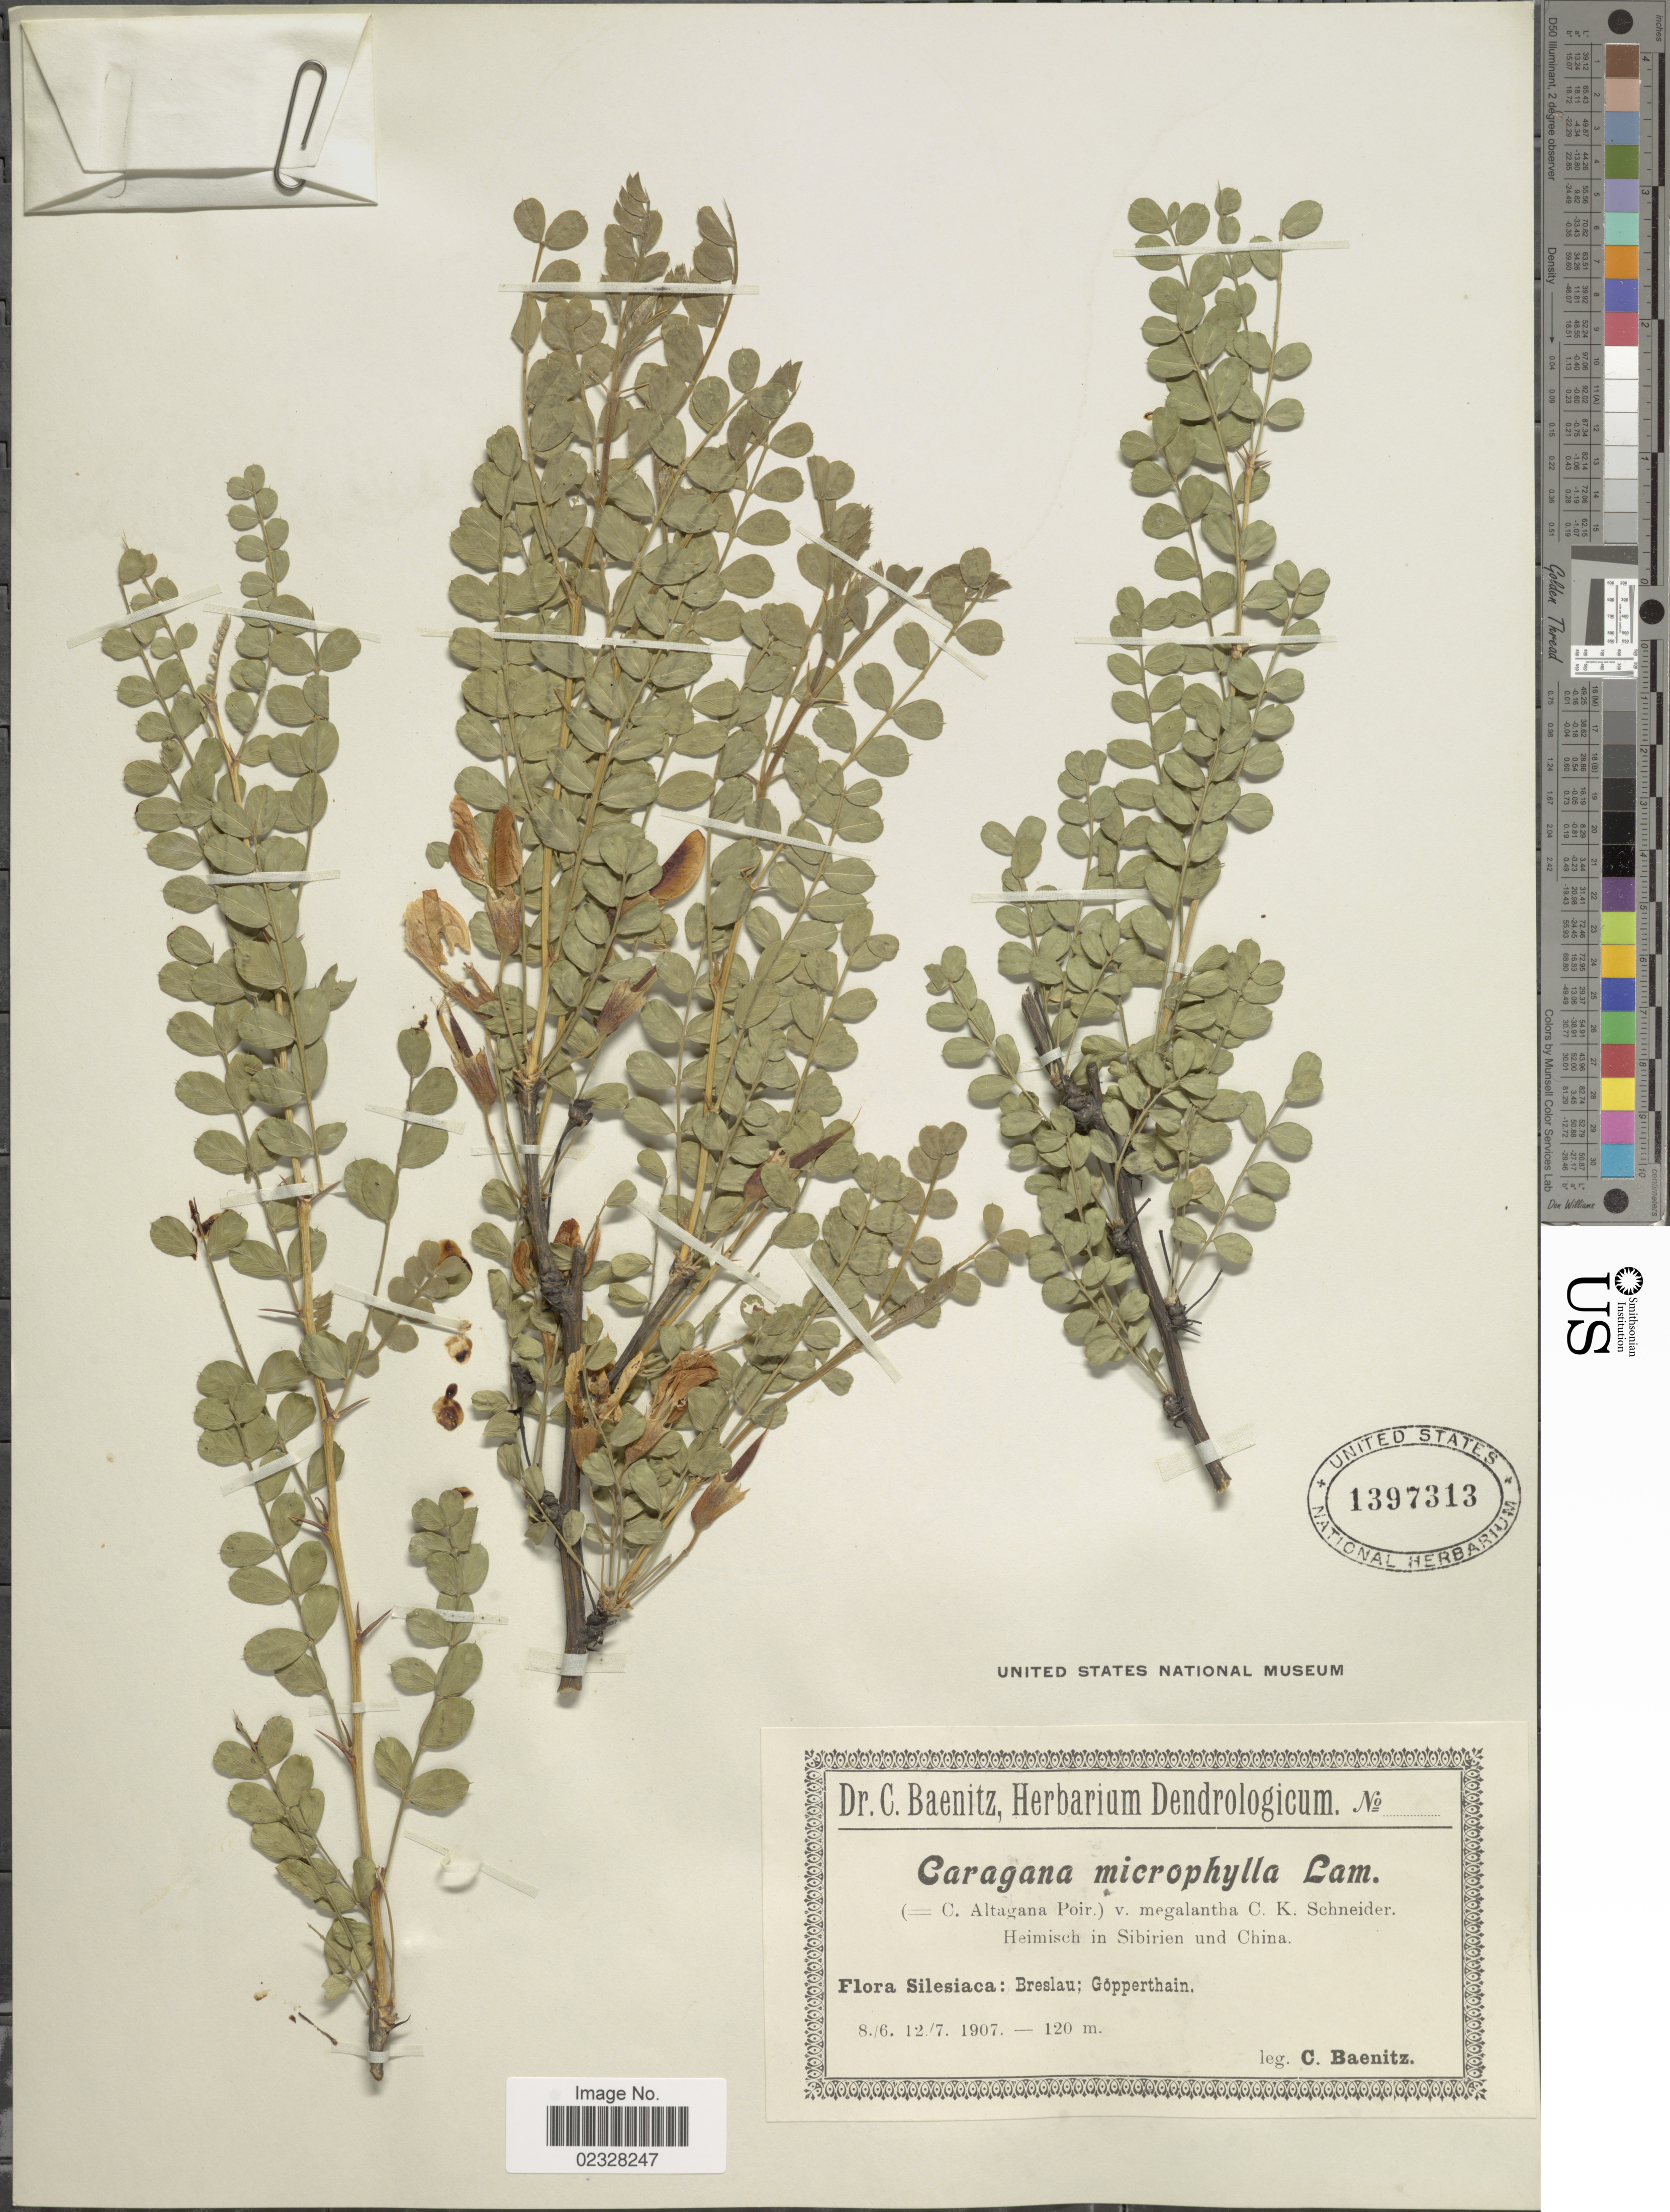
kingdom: Plantae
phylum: Tracheophyta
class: Magnoliopsida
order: Fabales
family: Fabaceae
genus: Caragana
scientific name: Caragana microphylla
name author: Lam.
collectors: C. G. Baenitz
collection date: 1907-06-08/1907-07-12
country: Poland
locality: Silesiaca: Breslau; Gopperthain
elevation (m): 120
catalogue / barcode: US 1397313